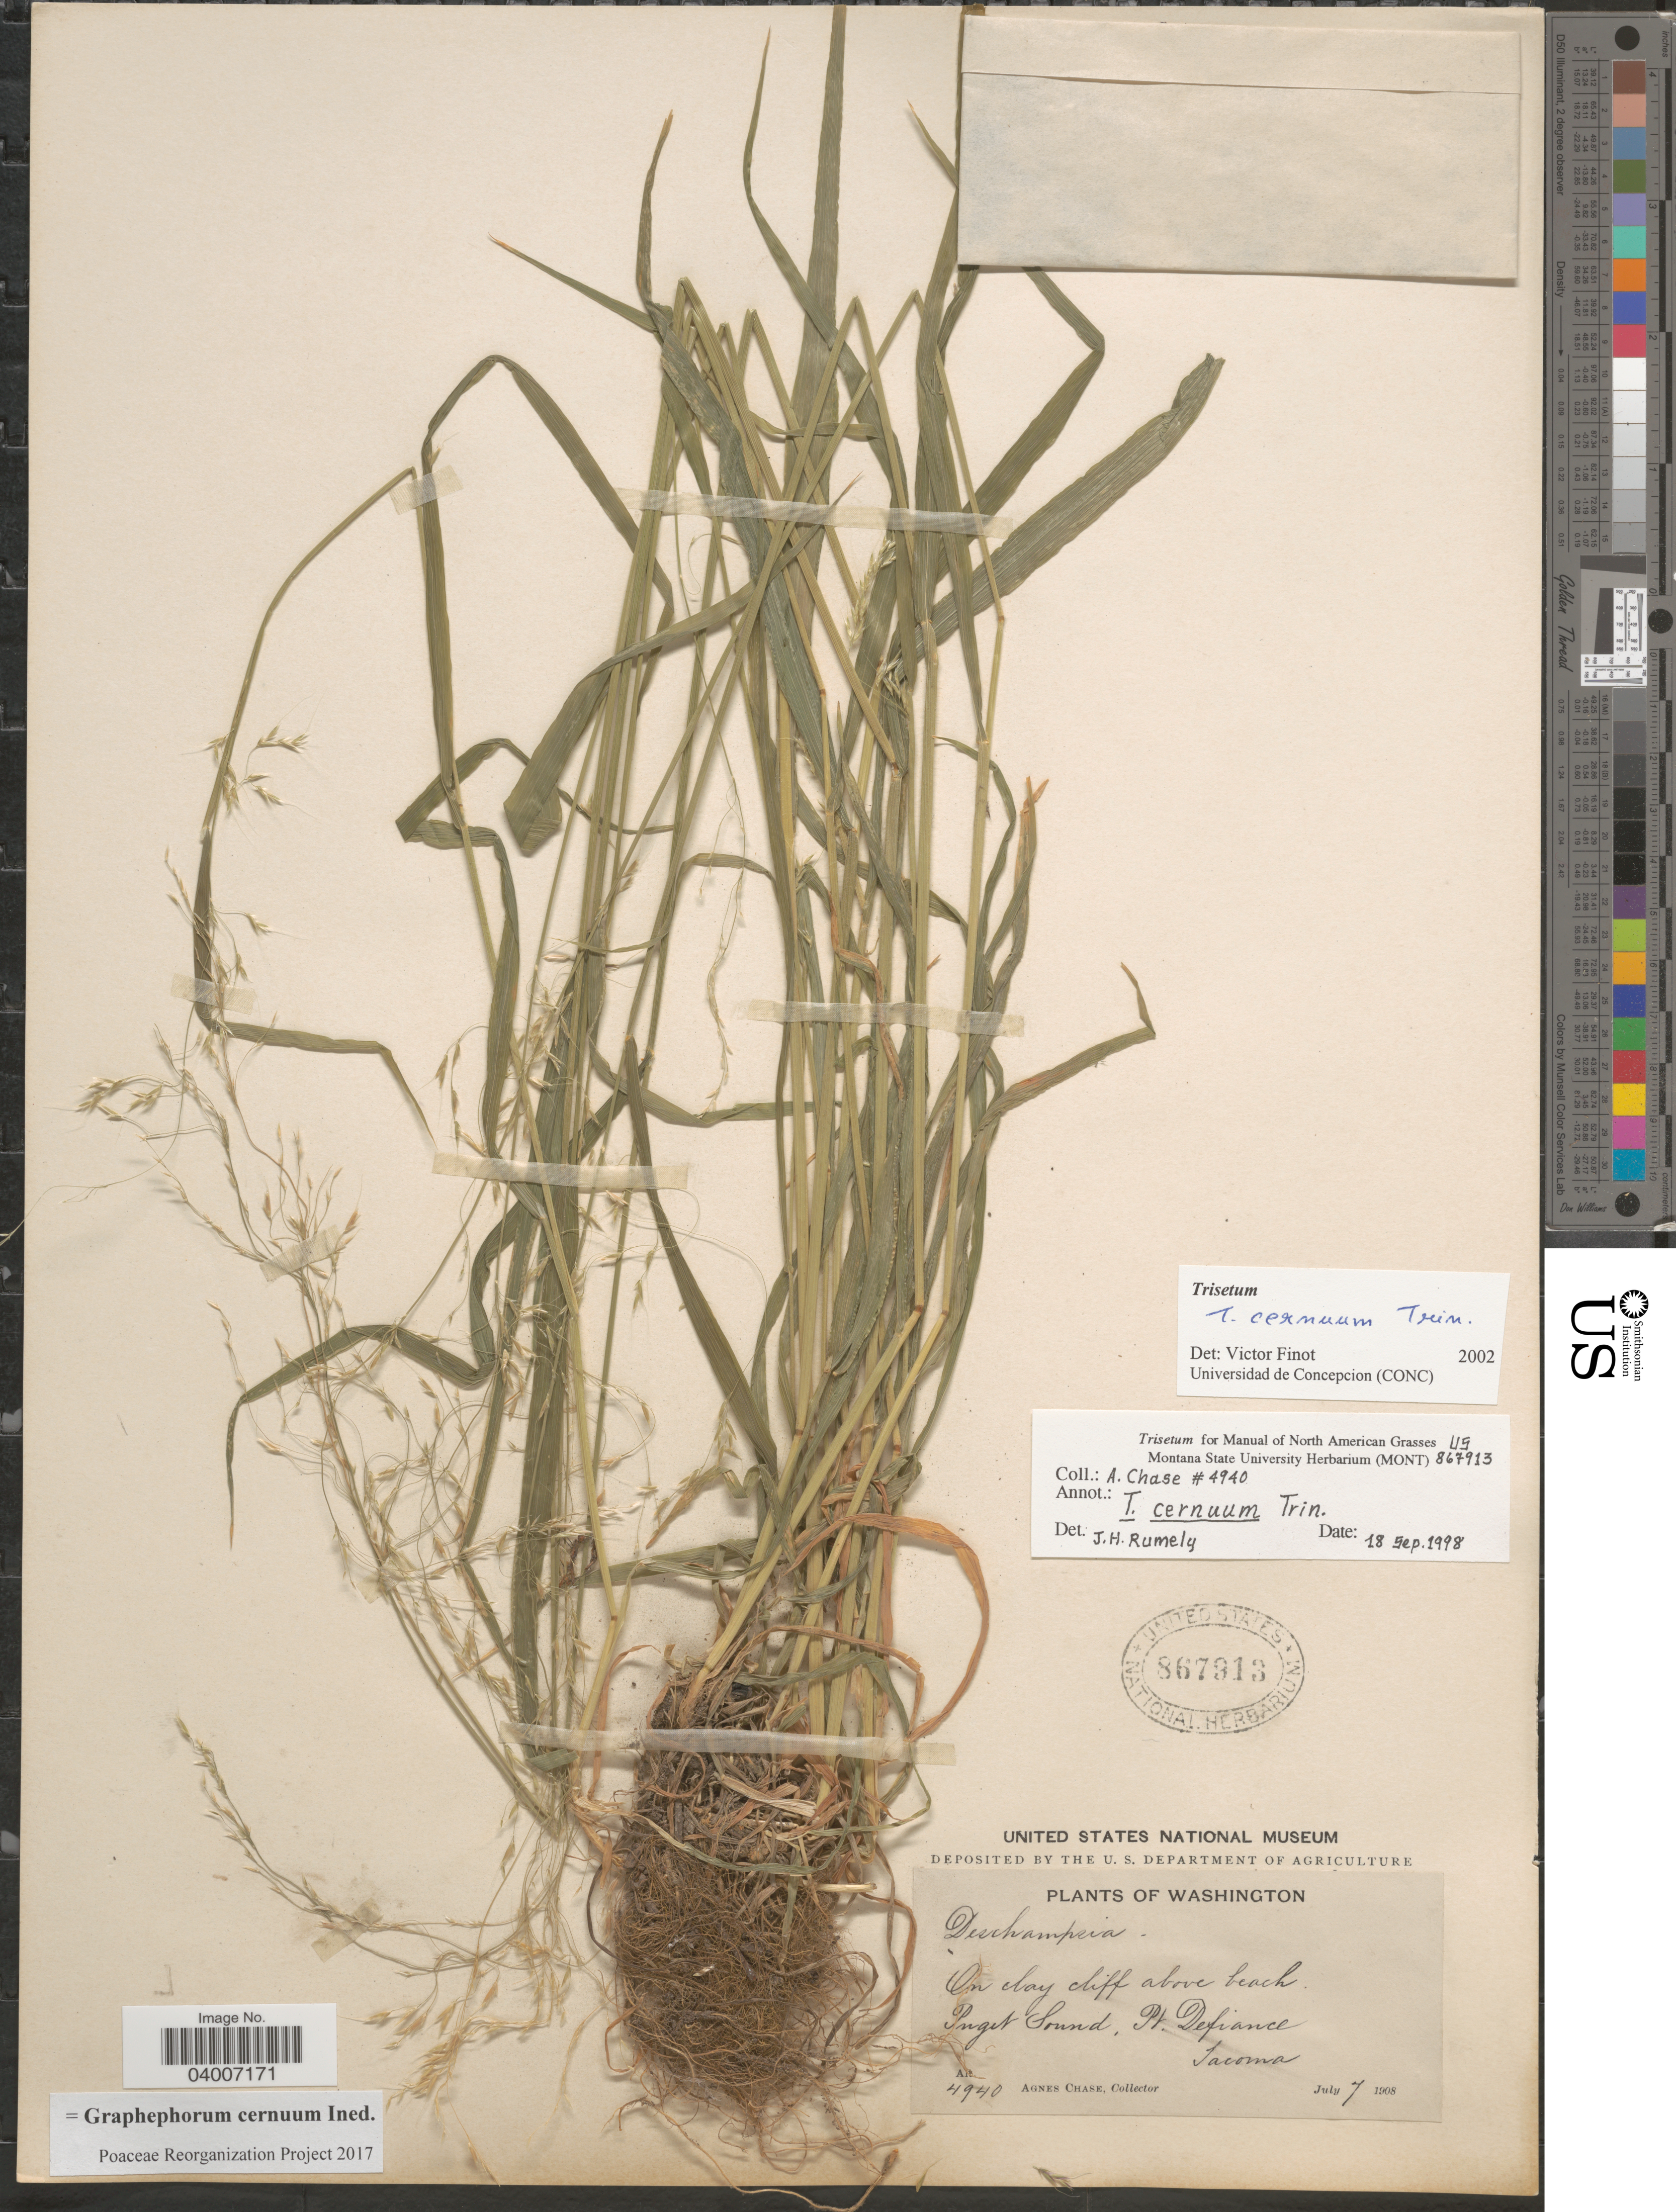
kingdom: Plantae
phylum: Tracheophyta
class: Liliopsida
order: Poales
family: Poaceae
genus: Graphephorum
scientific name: Graphephorum cernuum ined.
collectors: A. Chase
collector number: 4940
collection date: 1908-07-07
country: United States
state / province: Washington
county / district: King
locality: On day cliff above beach. Puget Sound, Pt. Defiance.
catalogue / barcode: US 867913